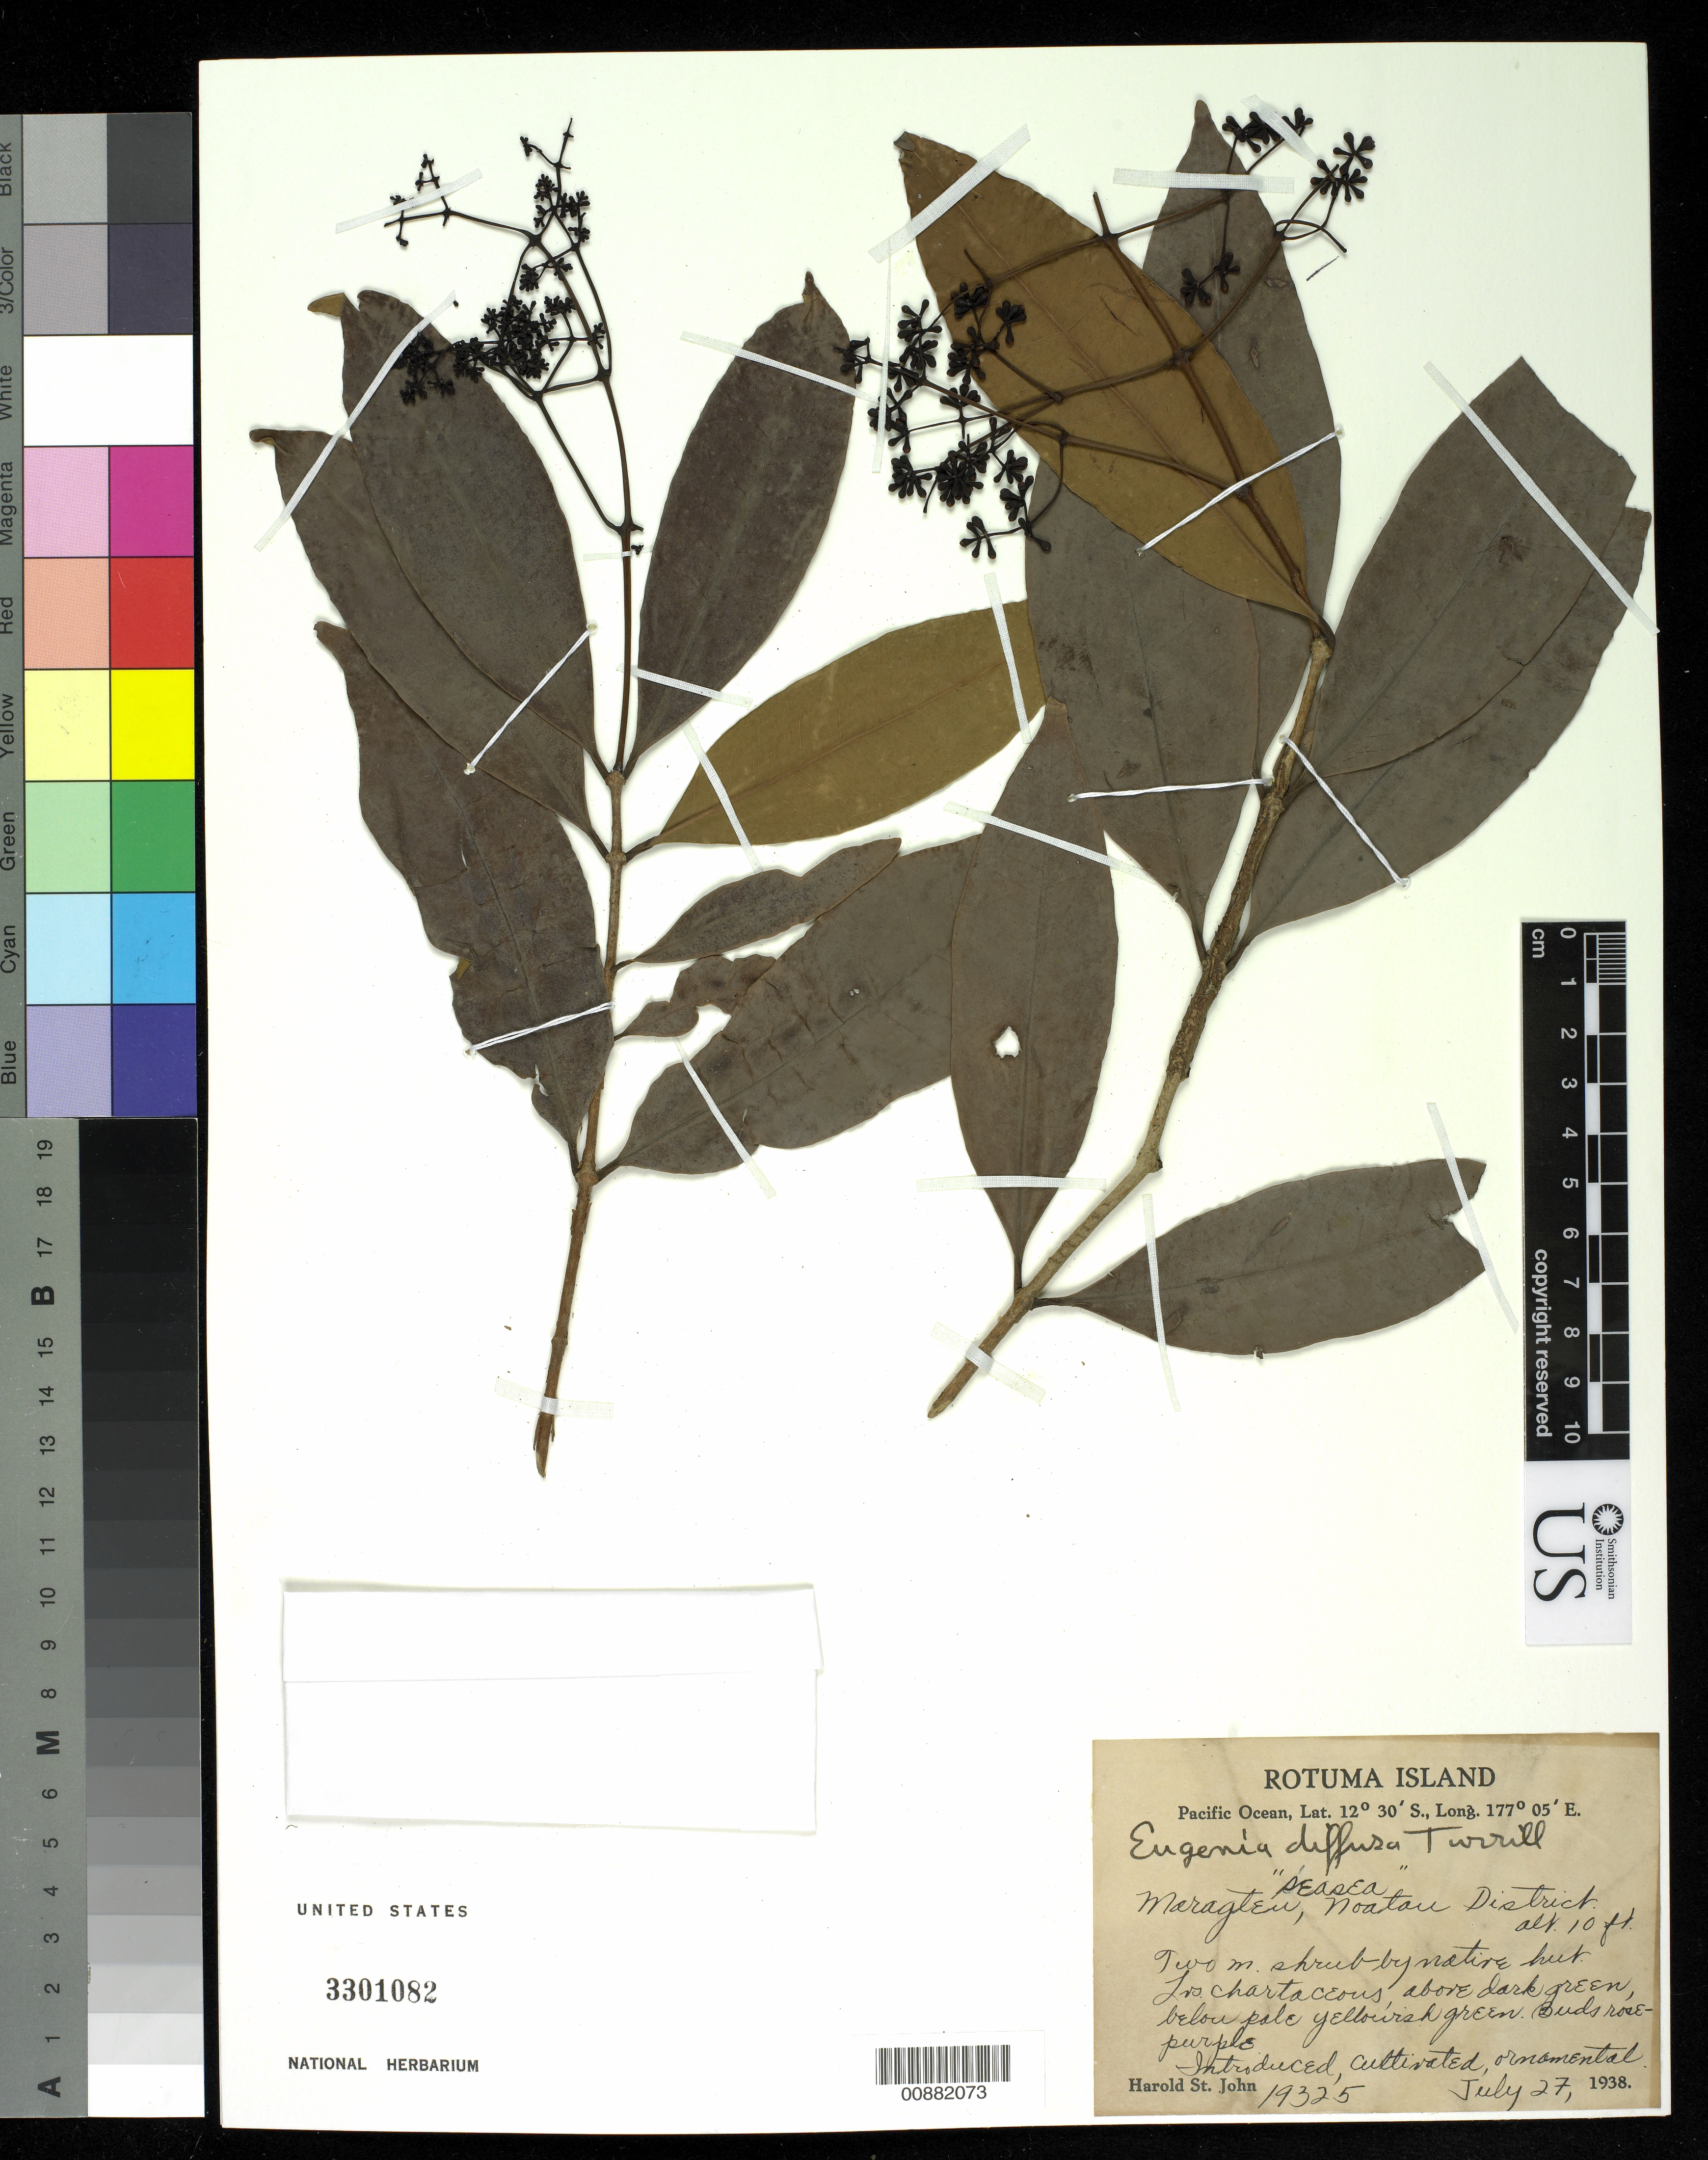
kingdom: Plantae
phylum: Tracheophyta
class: Magnoliopsida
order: Myrtales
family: Myrtaceae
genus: Syzygium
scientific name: Syzygium diffusum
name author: (Turill) Merr. & L.M. Perry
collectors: H. St. John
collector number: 19325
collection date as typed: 27 Jul 1938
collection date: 1938-07-27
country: Fiji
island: Rotuma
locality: Maragteu, Noatau District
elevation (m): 3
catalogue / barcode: US 3301082